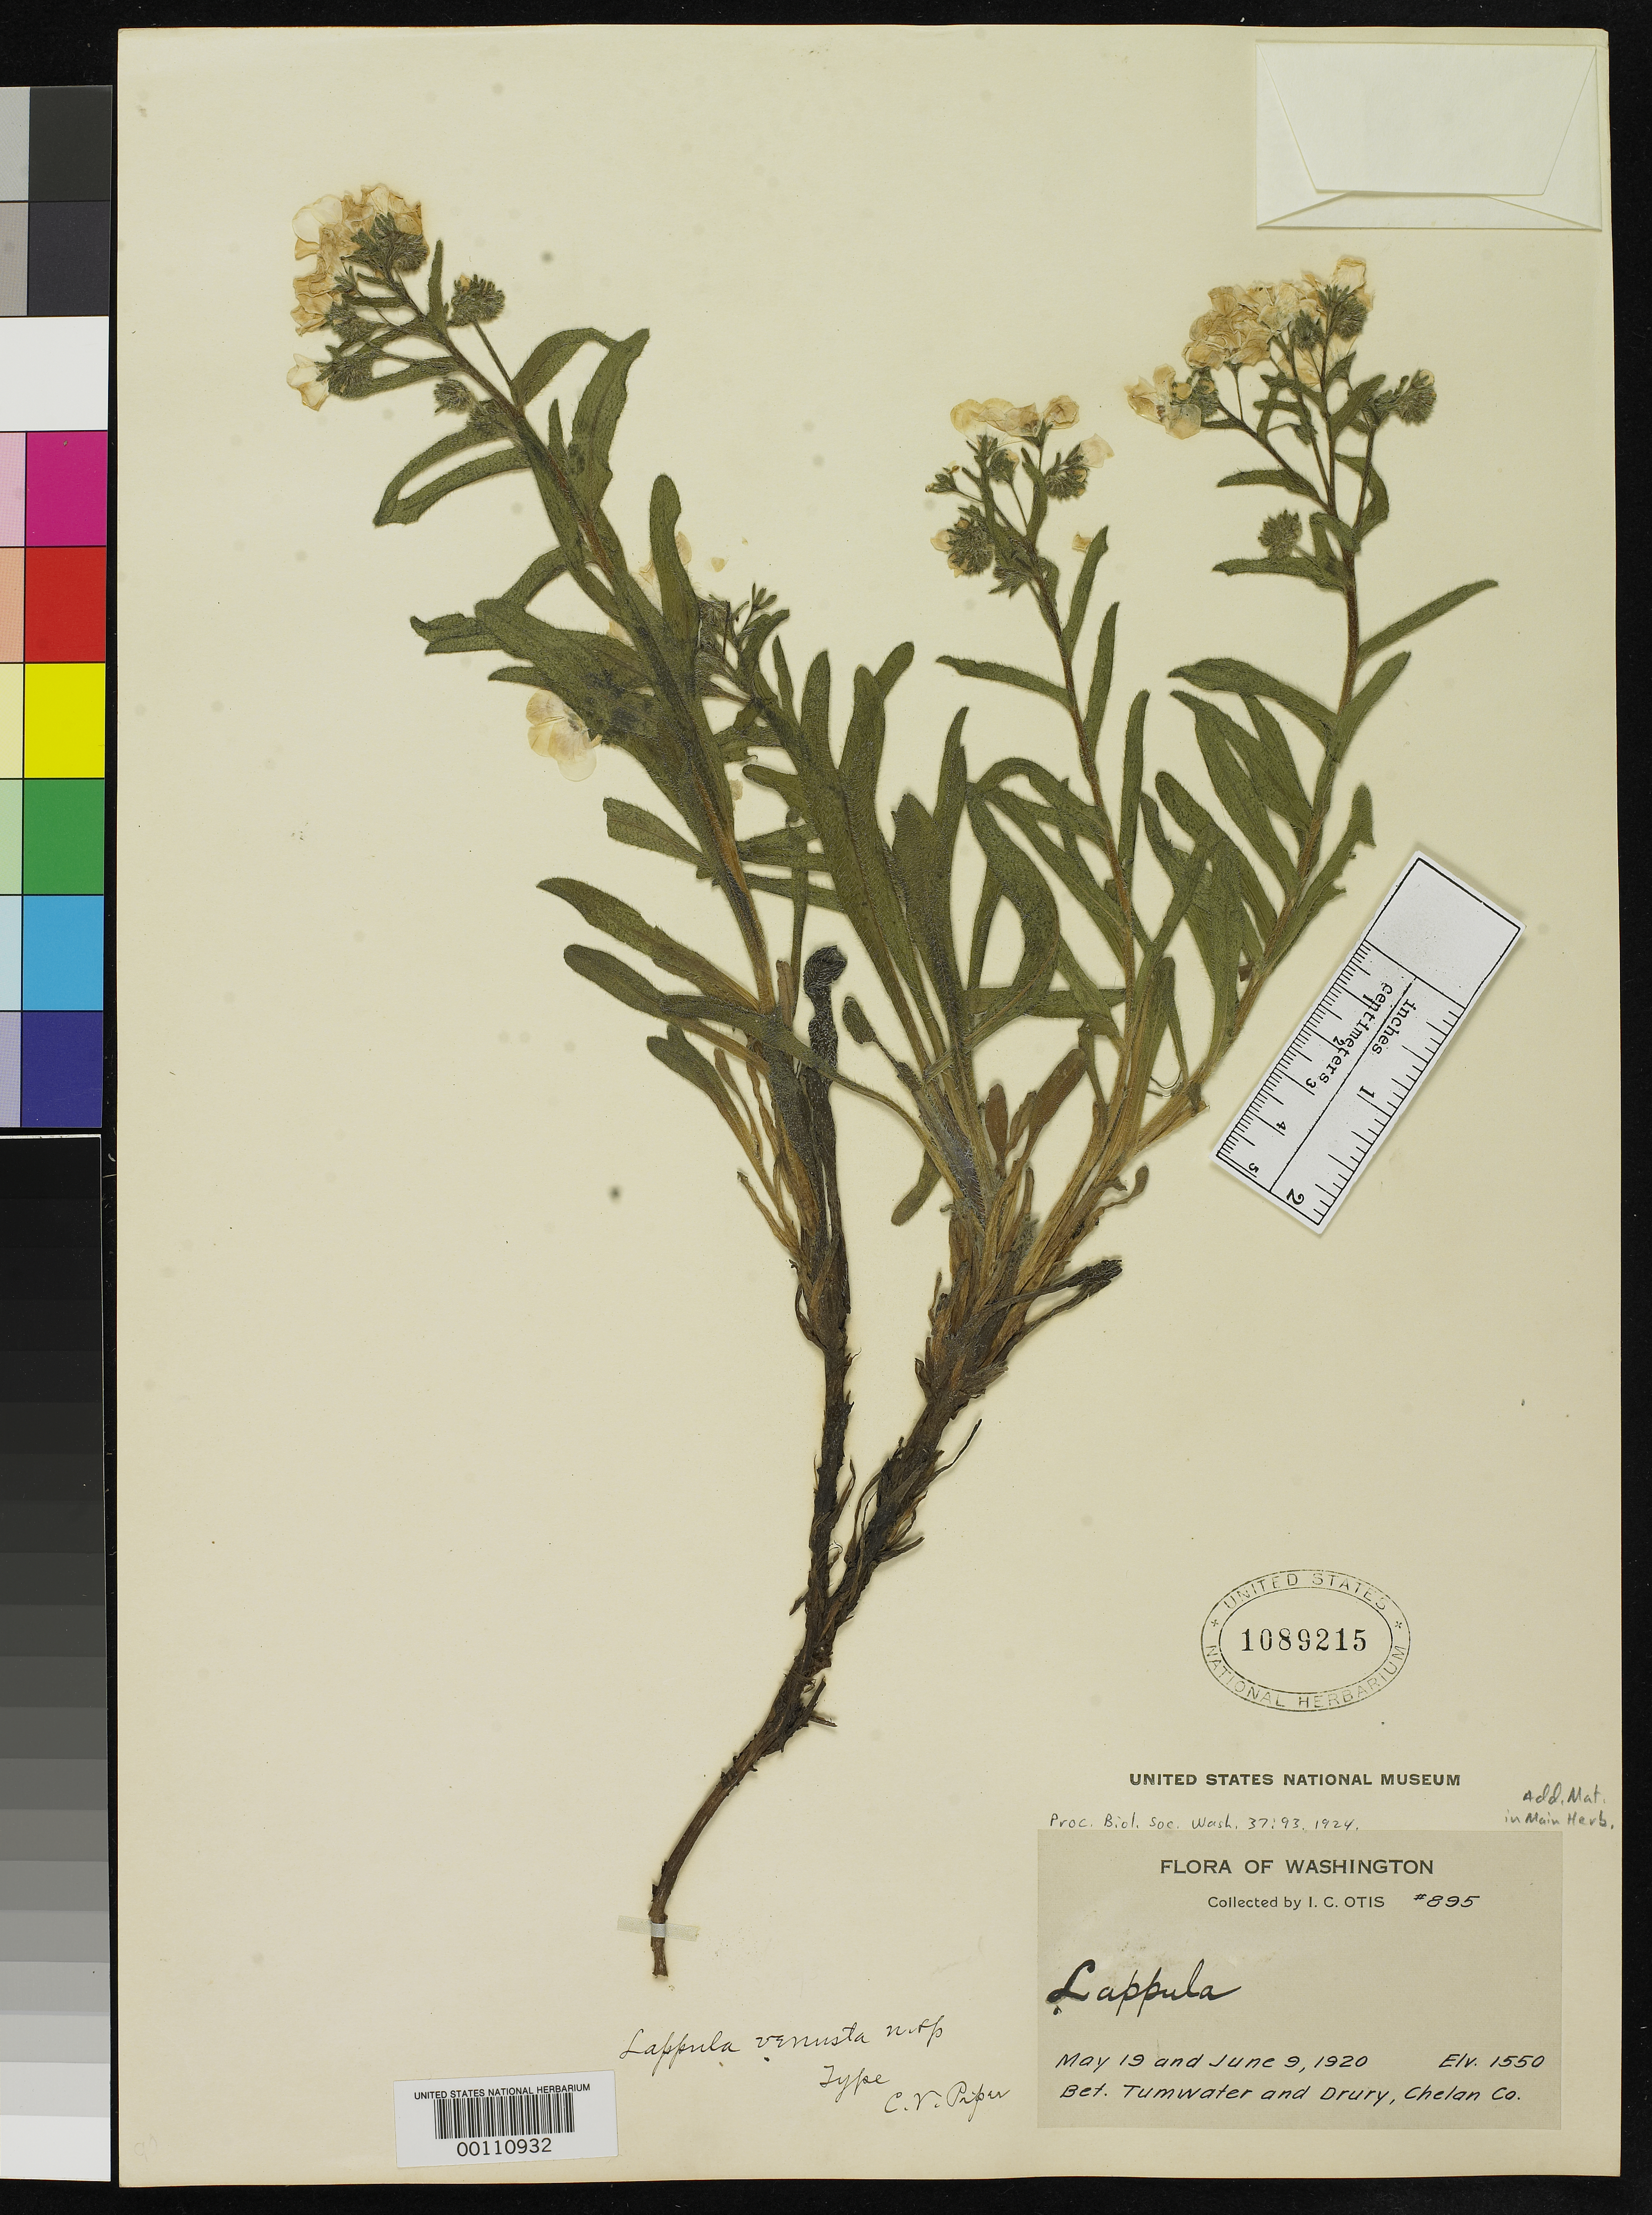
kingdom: Plantae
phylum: Tracheophyta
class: Magnoliopsida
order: Boraginales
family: Boraginaceae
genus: Lappula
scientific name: Lappula venusta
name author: Piper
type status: Type Collection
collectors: I. Otis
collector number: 895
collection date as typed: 19 May 1920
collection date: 1920-05-19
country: United States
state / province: Washington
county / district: Chelan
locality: Between Tumwater and Drury.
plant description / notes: This sheet (USNH 1089215) annotated as "Type" by Piper and mounted with single collection, but labels on all duplicates indicate 2 collection dates (May 19 and June 9); =syntypes?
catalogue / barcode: US 1089215